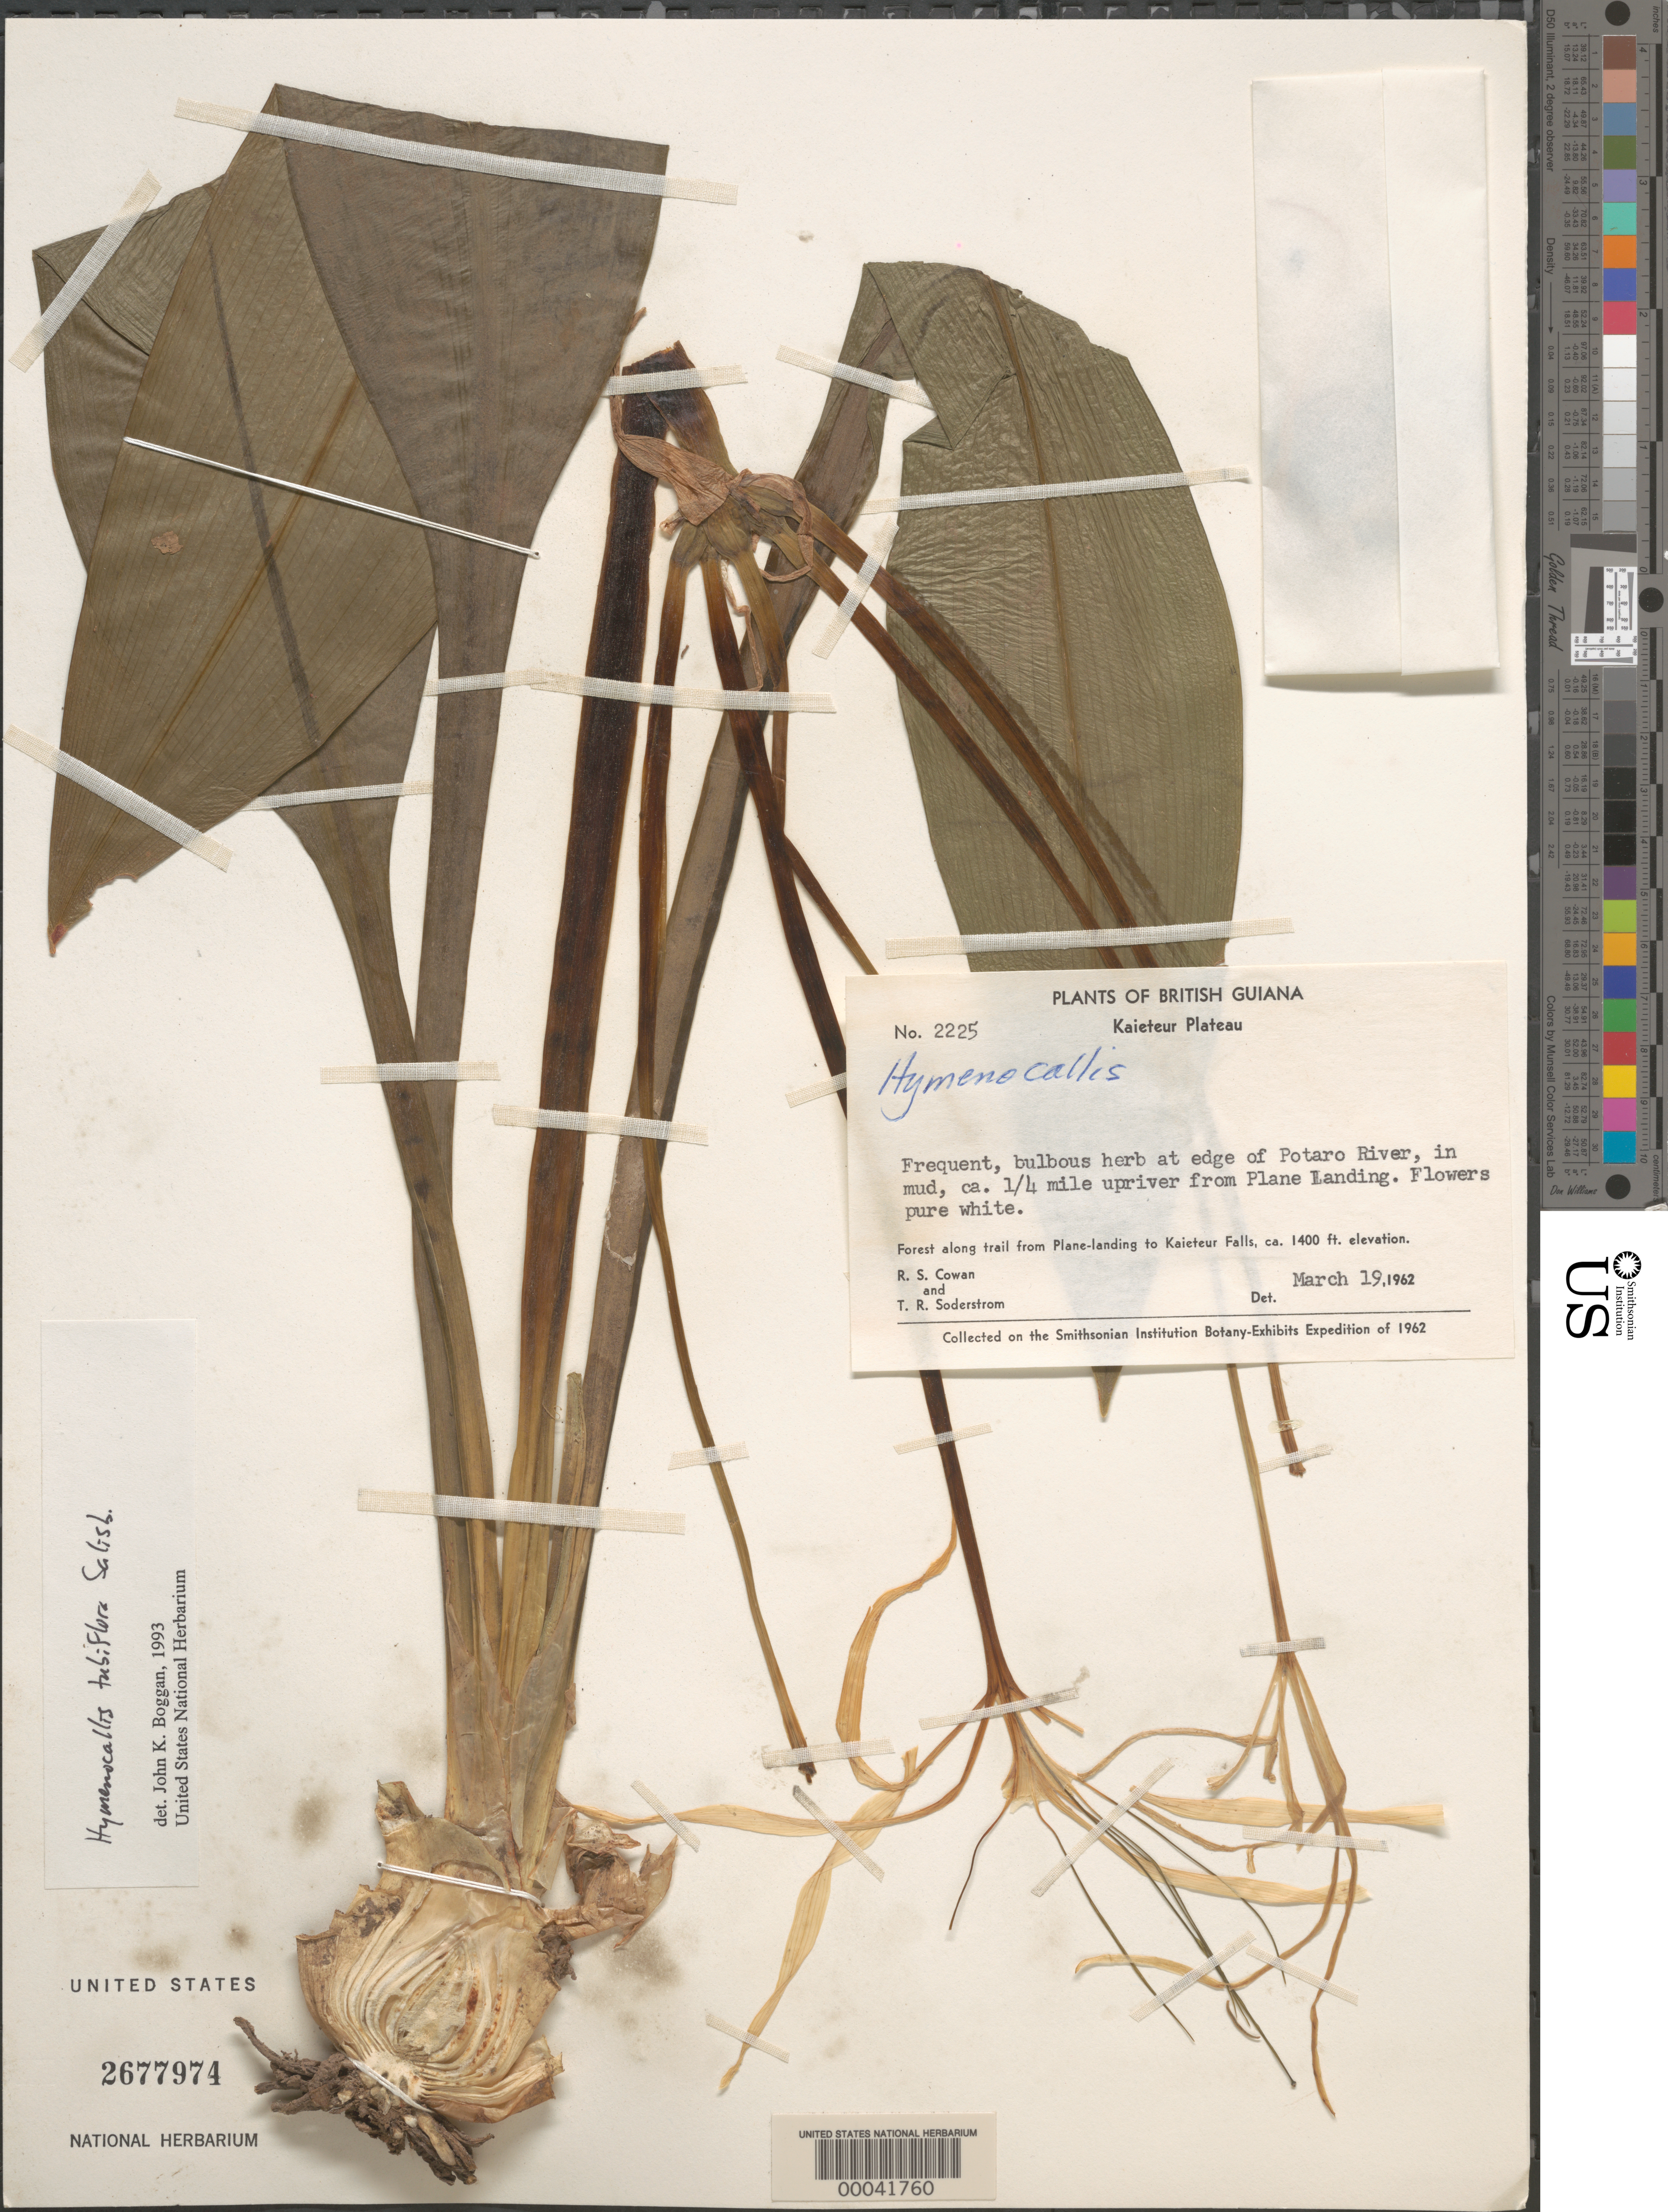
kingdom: Plantae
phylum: Tracheophyta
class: Liliopsida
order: Asparagales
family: Amaryllidaceae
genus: Hymenocallis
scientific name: Hymenocallis tubiflora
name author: Salisb.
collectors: R. S. Cowan & T. R. Soderstrom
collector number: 2225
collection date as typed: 19 Mar 1962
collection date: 1962-03-19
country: Guyana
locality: Along trail from plane-landing to kaieteur falls, edge of potaro river, 0.25 mi upriver from plane landing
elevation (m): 427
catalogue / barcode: US 2677974